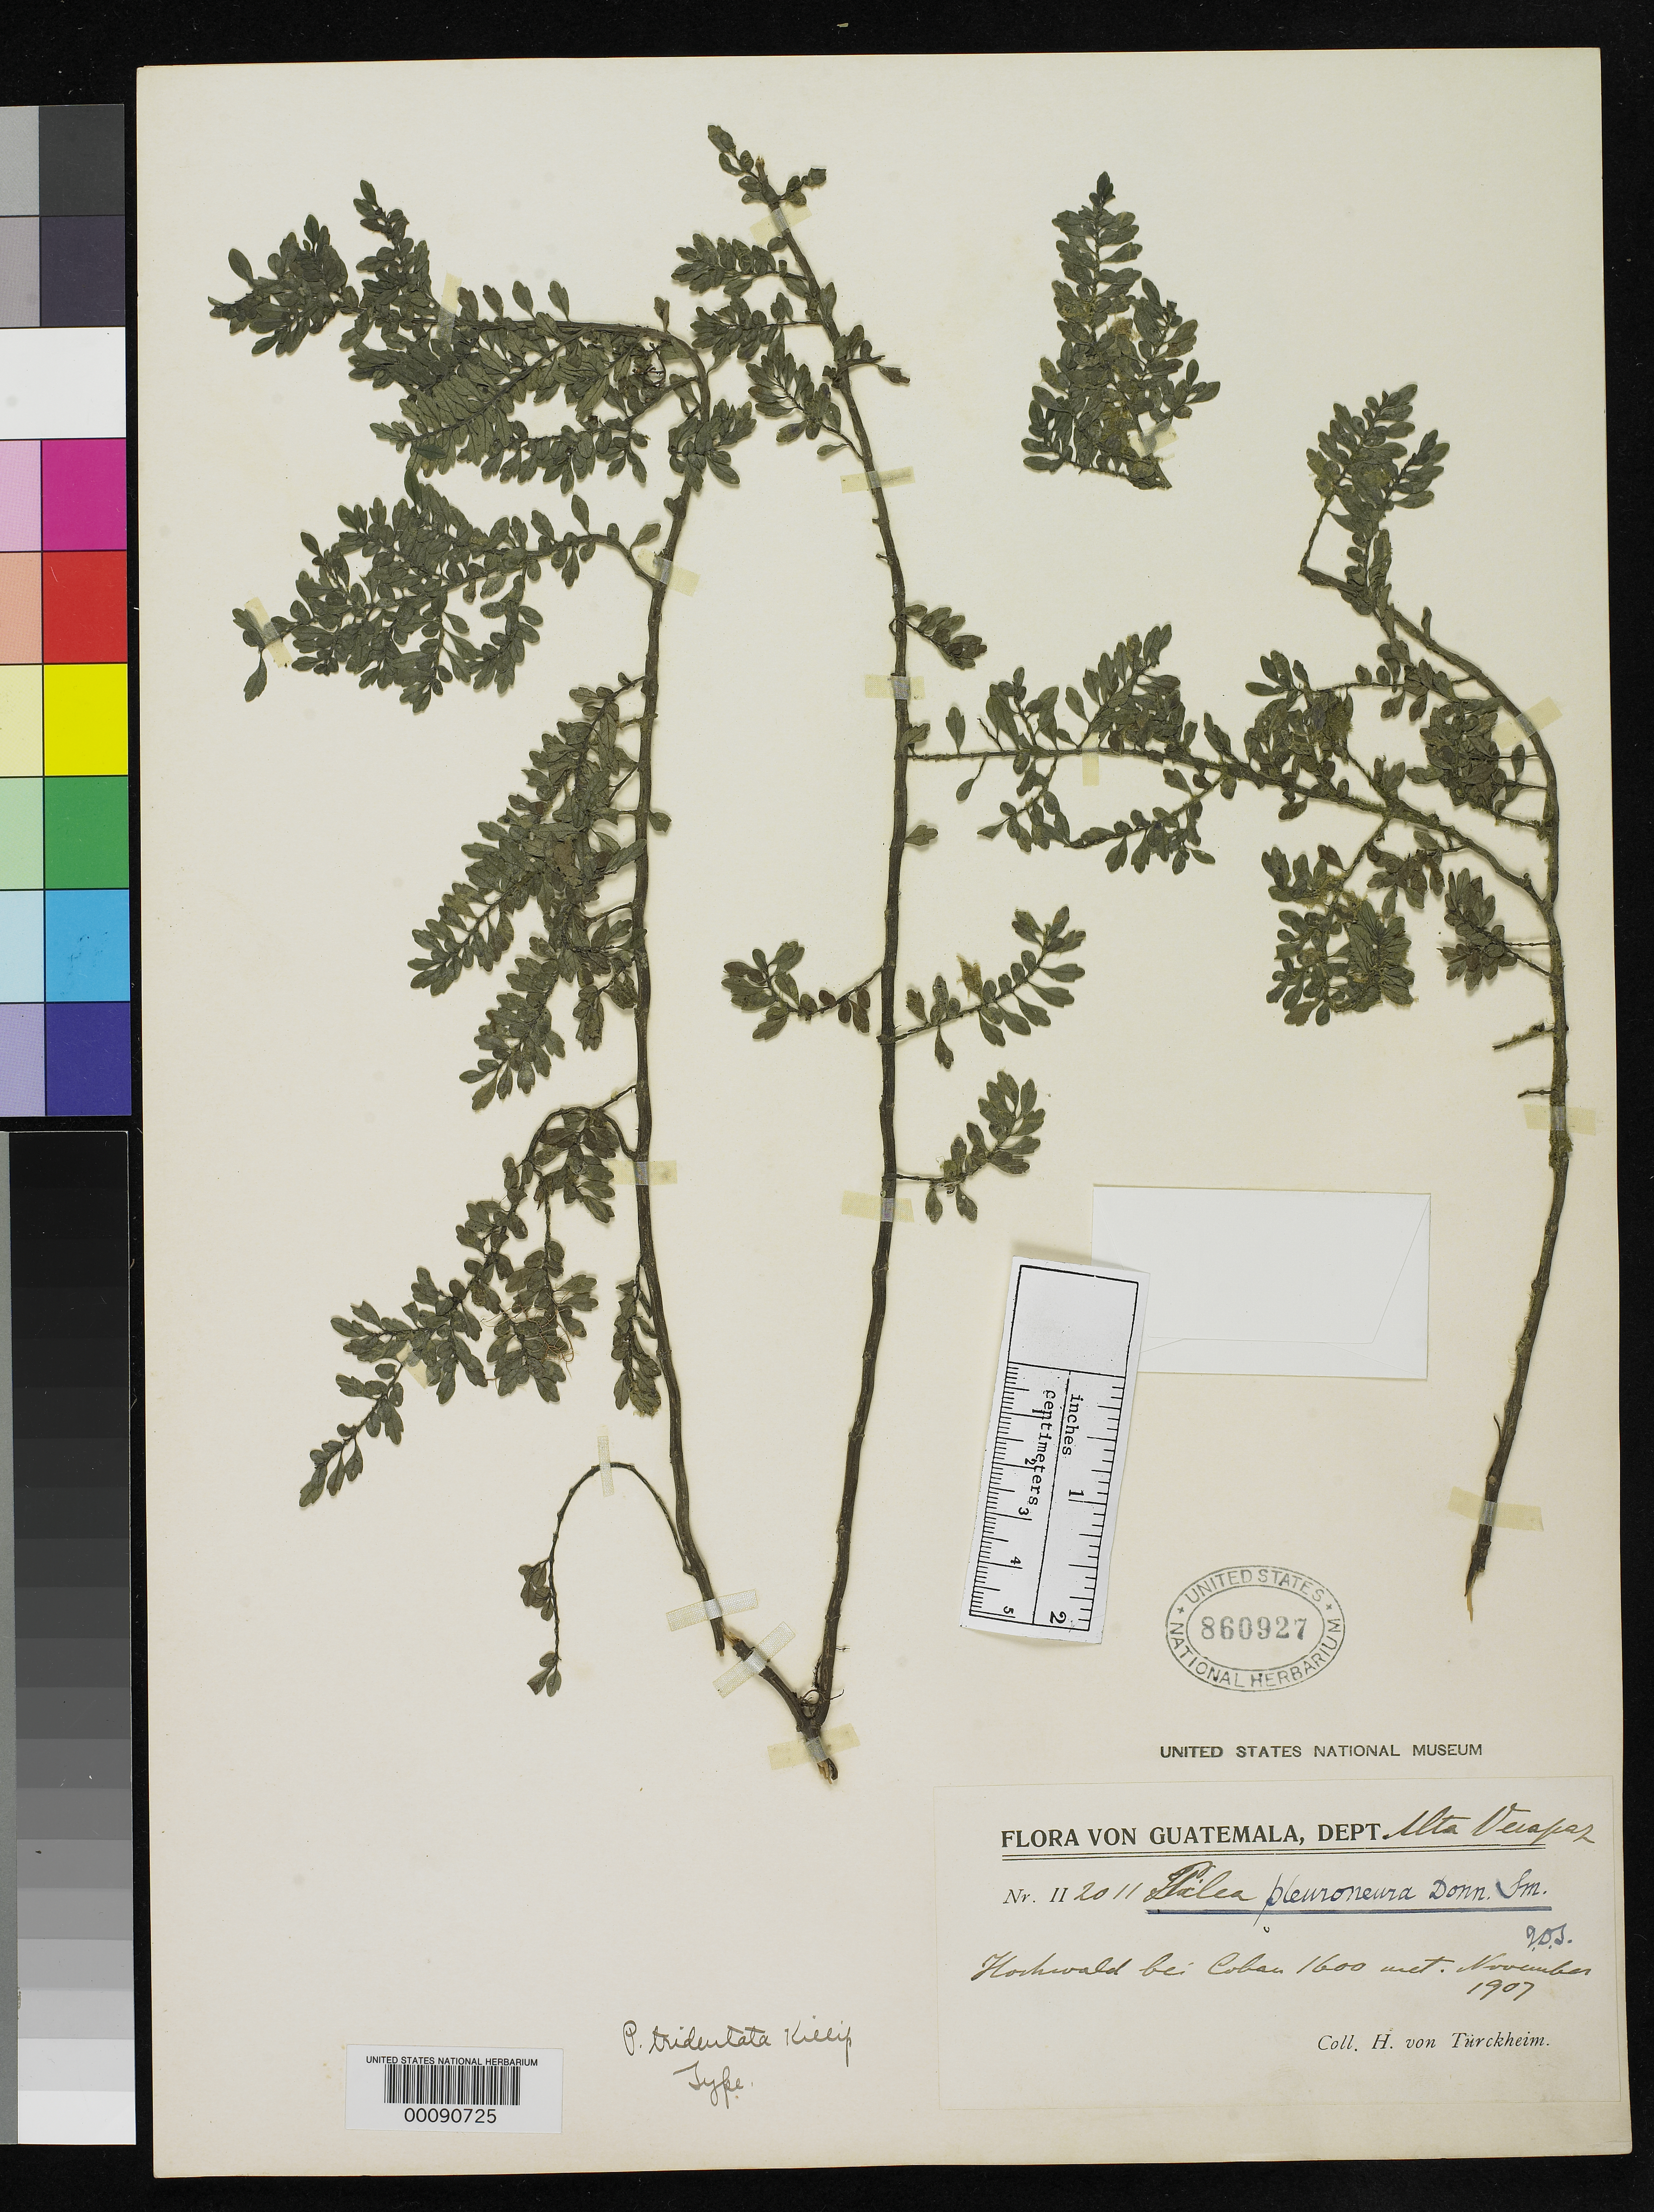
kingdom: Plantae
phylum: Tracheophyta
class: Magnoliopsida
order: Rosales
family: Urticaceae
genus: Pilea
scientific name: Pilea tridentata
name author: Killip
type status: Holotype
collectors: H. von Türckheim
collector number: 2011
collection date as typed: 07 Nov 1907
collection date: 1907-11-07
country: Guatemala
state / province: Alta Verapaz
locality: Near Cobán.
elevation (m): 1500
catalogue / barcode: US 860927